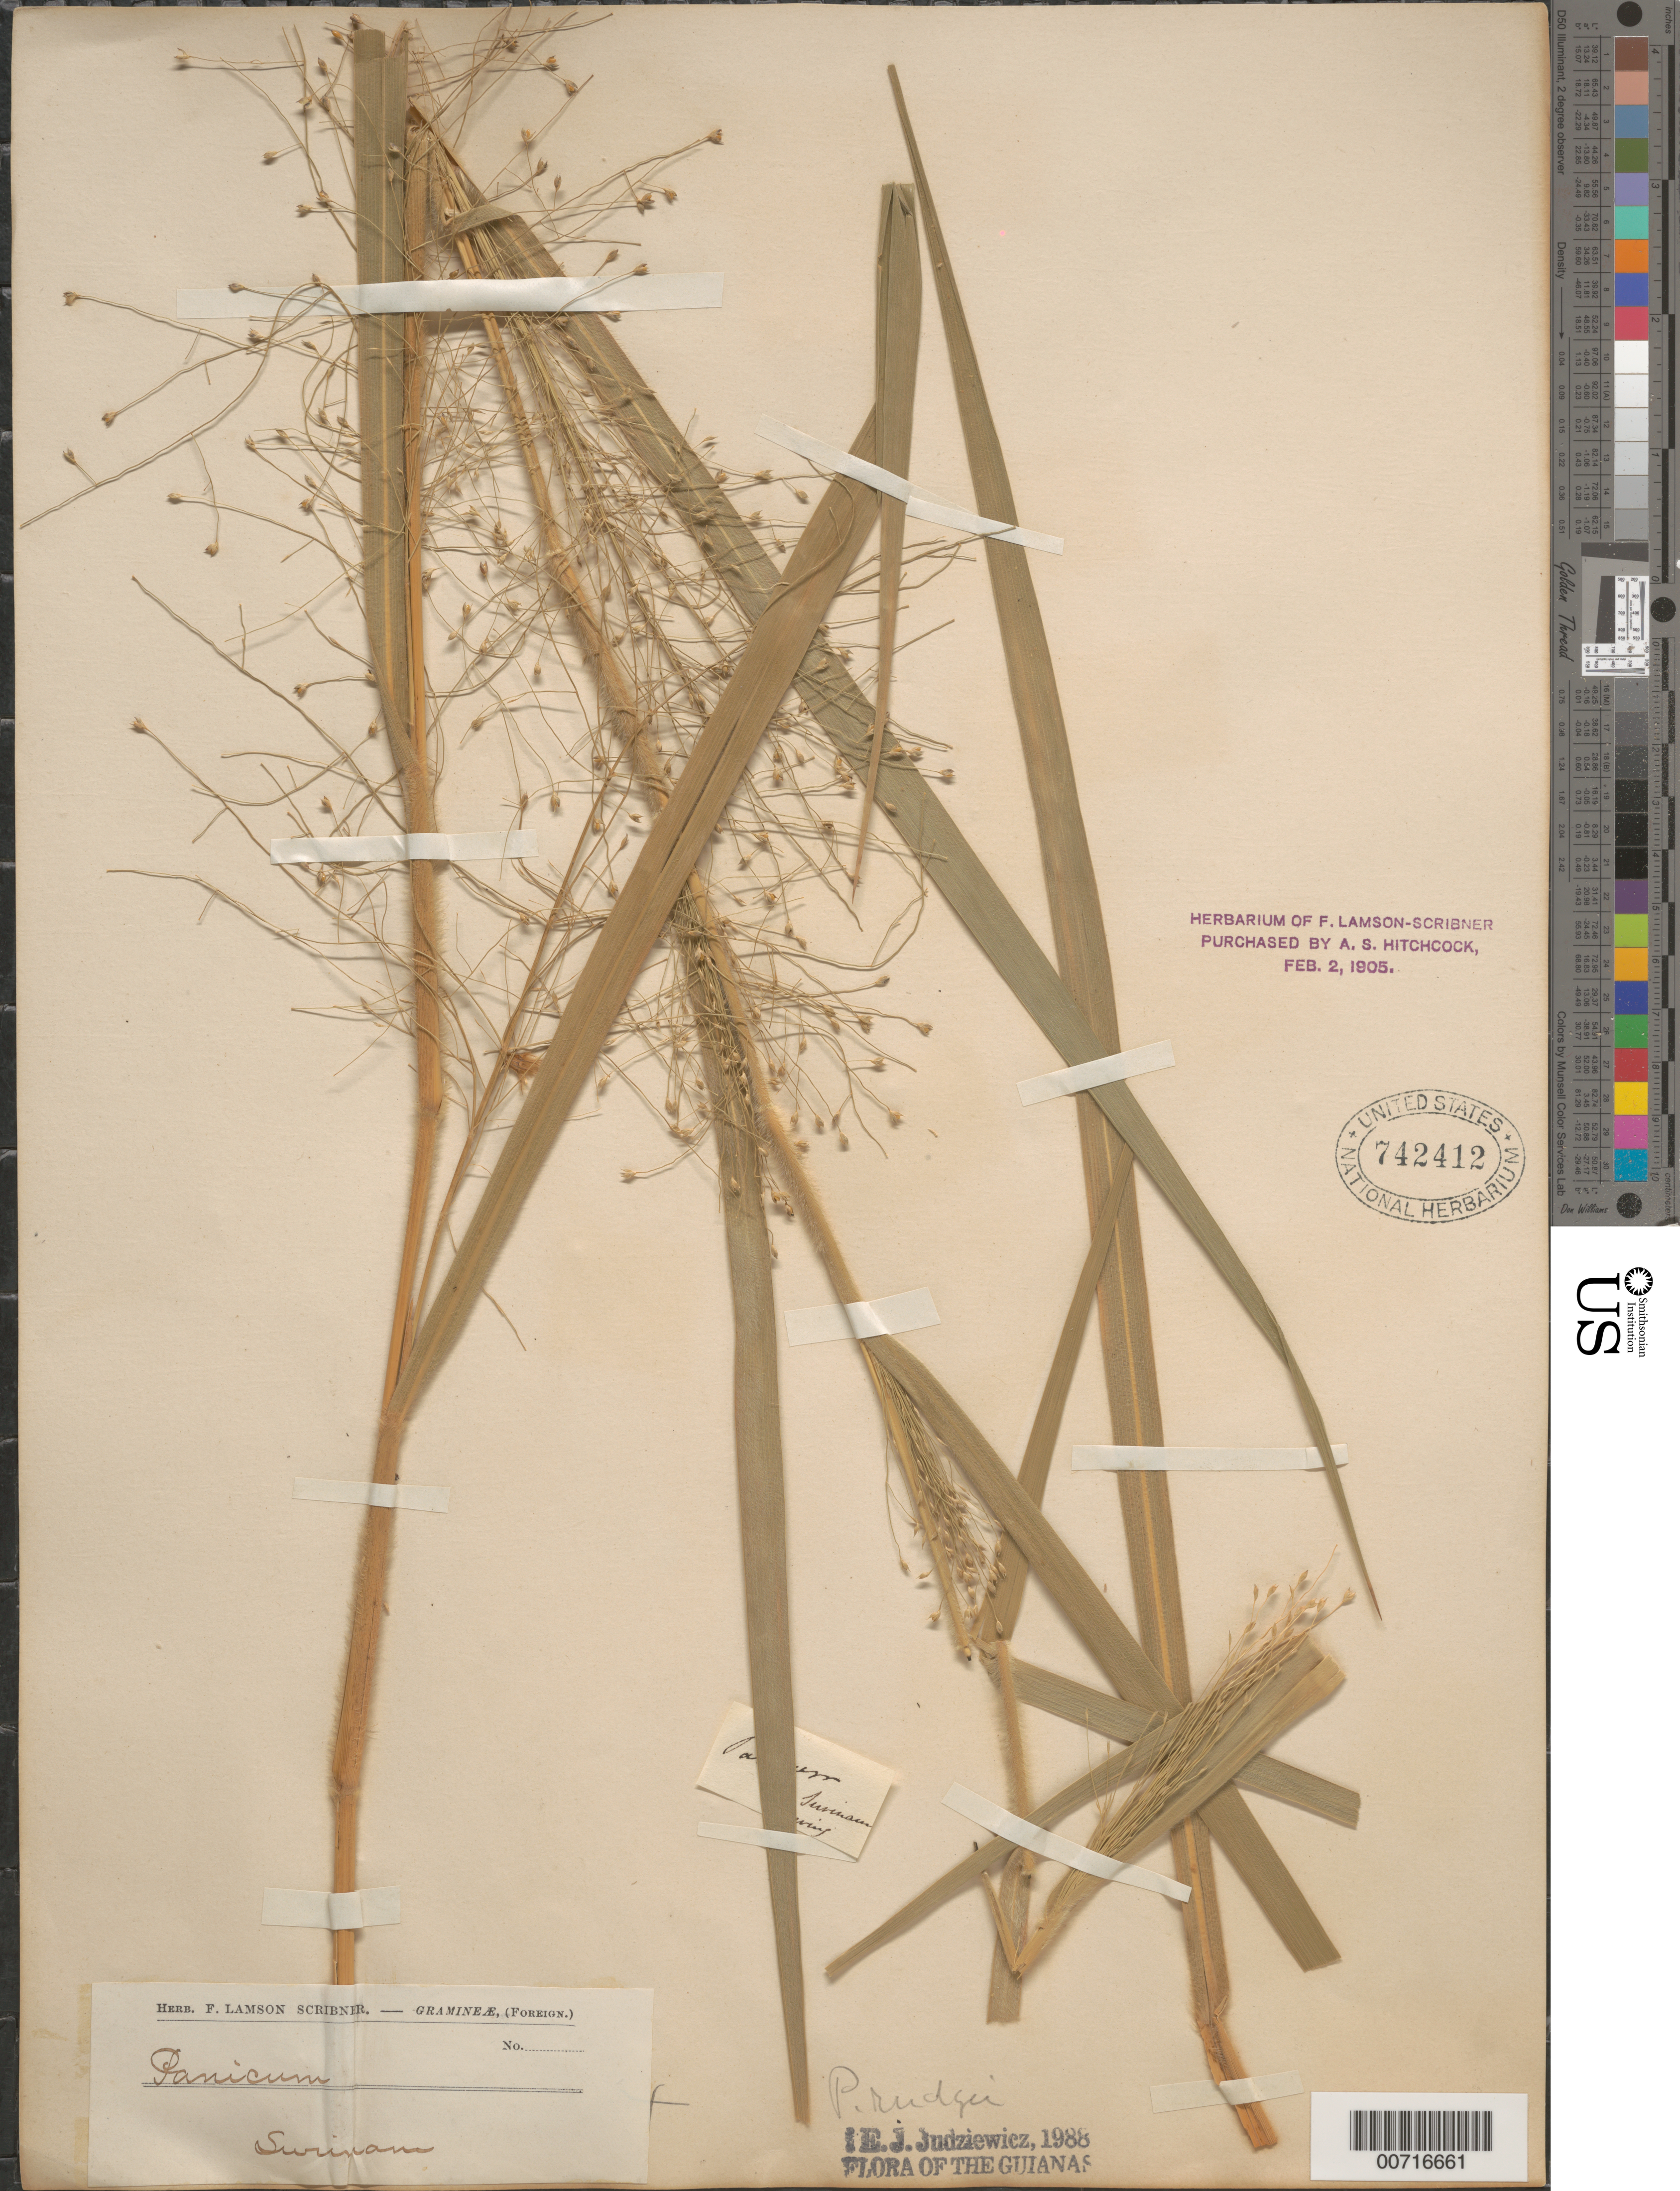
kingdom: Plantae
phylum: Tracheophyta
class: Liliopsida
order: Poales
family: Poaceae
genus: Panicum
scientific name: Panicum rudgei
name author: Roem. & Schult.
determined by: Judziewicz, E. J.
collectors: C. Hering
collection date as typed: s.d.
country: Suriname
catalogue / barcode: US 742412